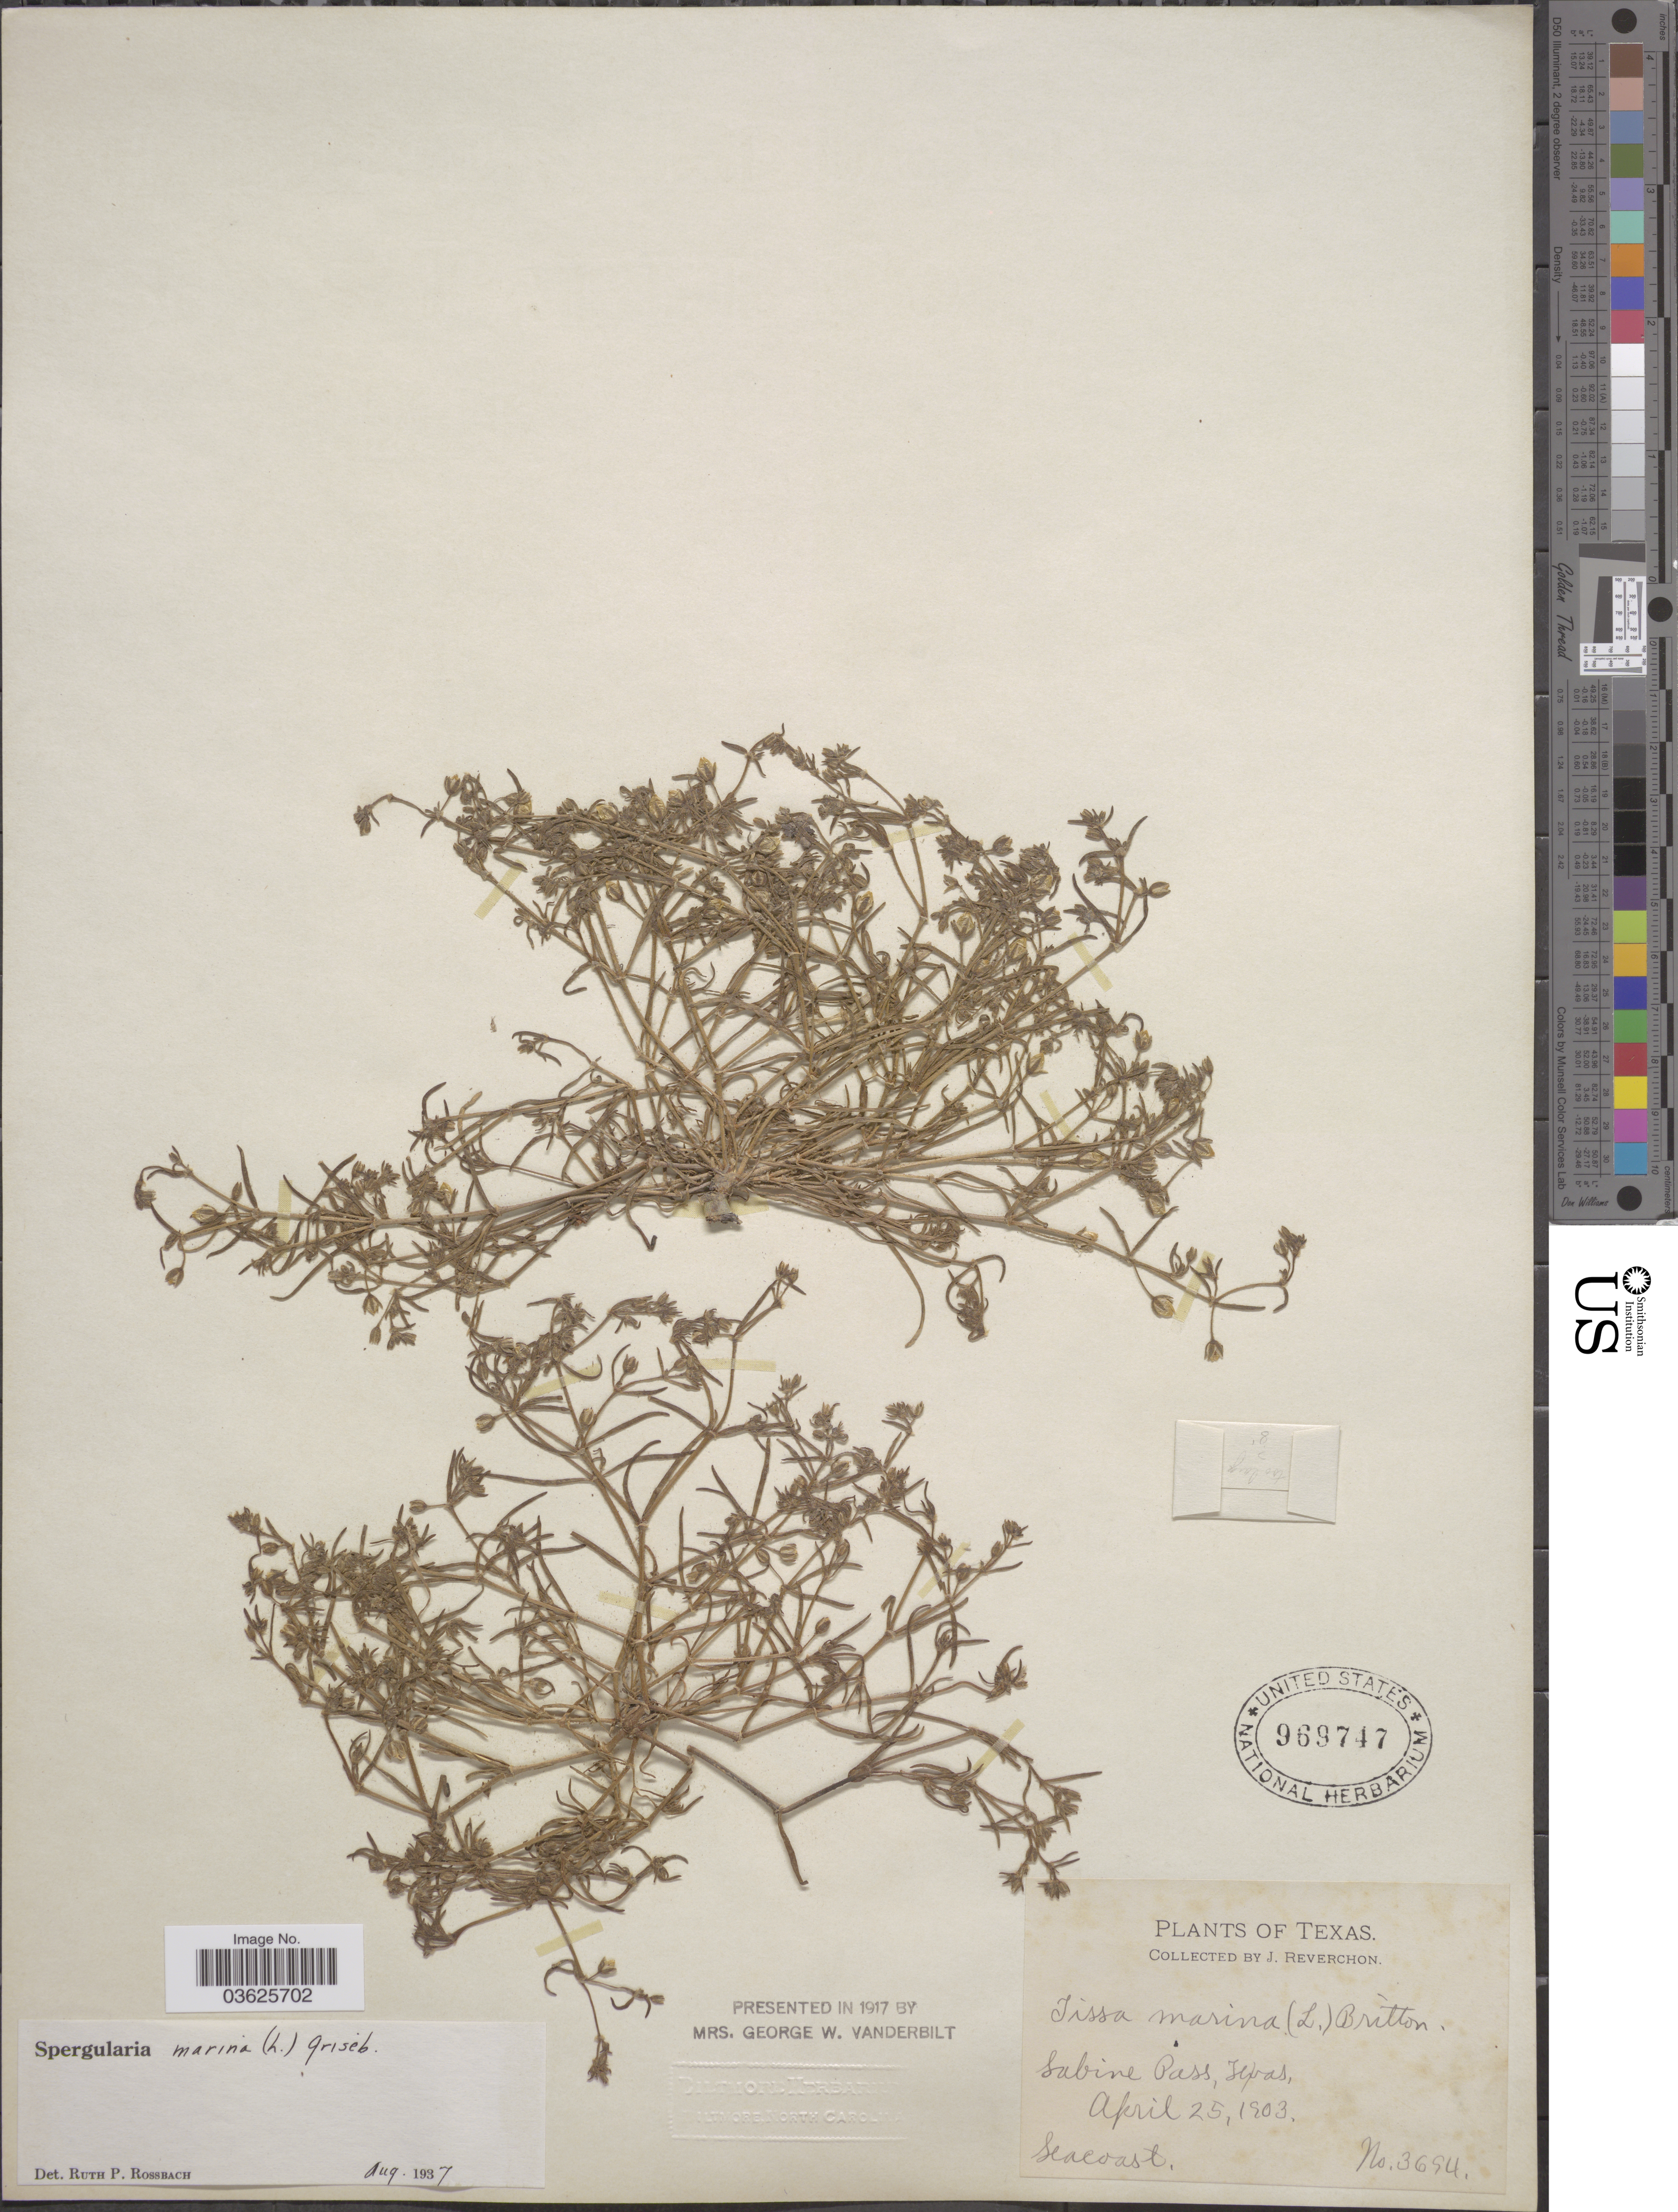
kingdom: Plantae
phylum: Tracheophyta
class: Magnoliopsida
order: Caryophyllales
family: Caryophyllaceae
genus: Spergularia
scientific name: Spergularia marina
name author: (L.) Griseb.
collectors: J. Reverchon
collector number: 3694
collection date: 1903-04-25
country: United States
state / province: Texas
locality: Sabine Pass. Seacoast.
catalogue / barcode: US 969747